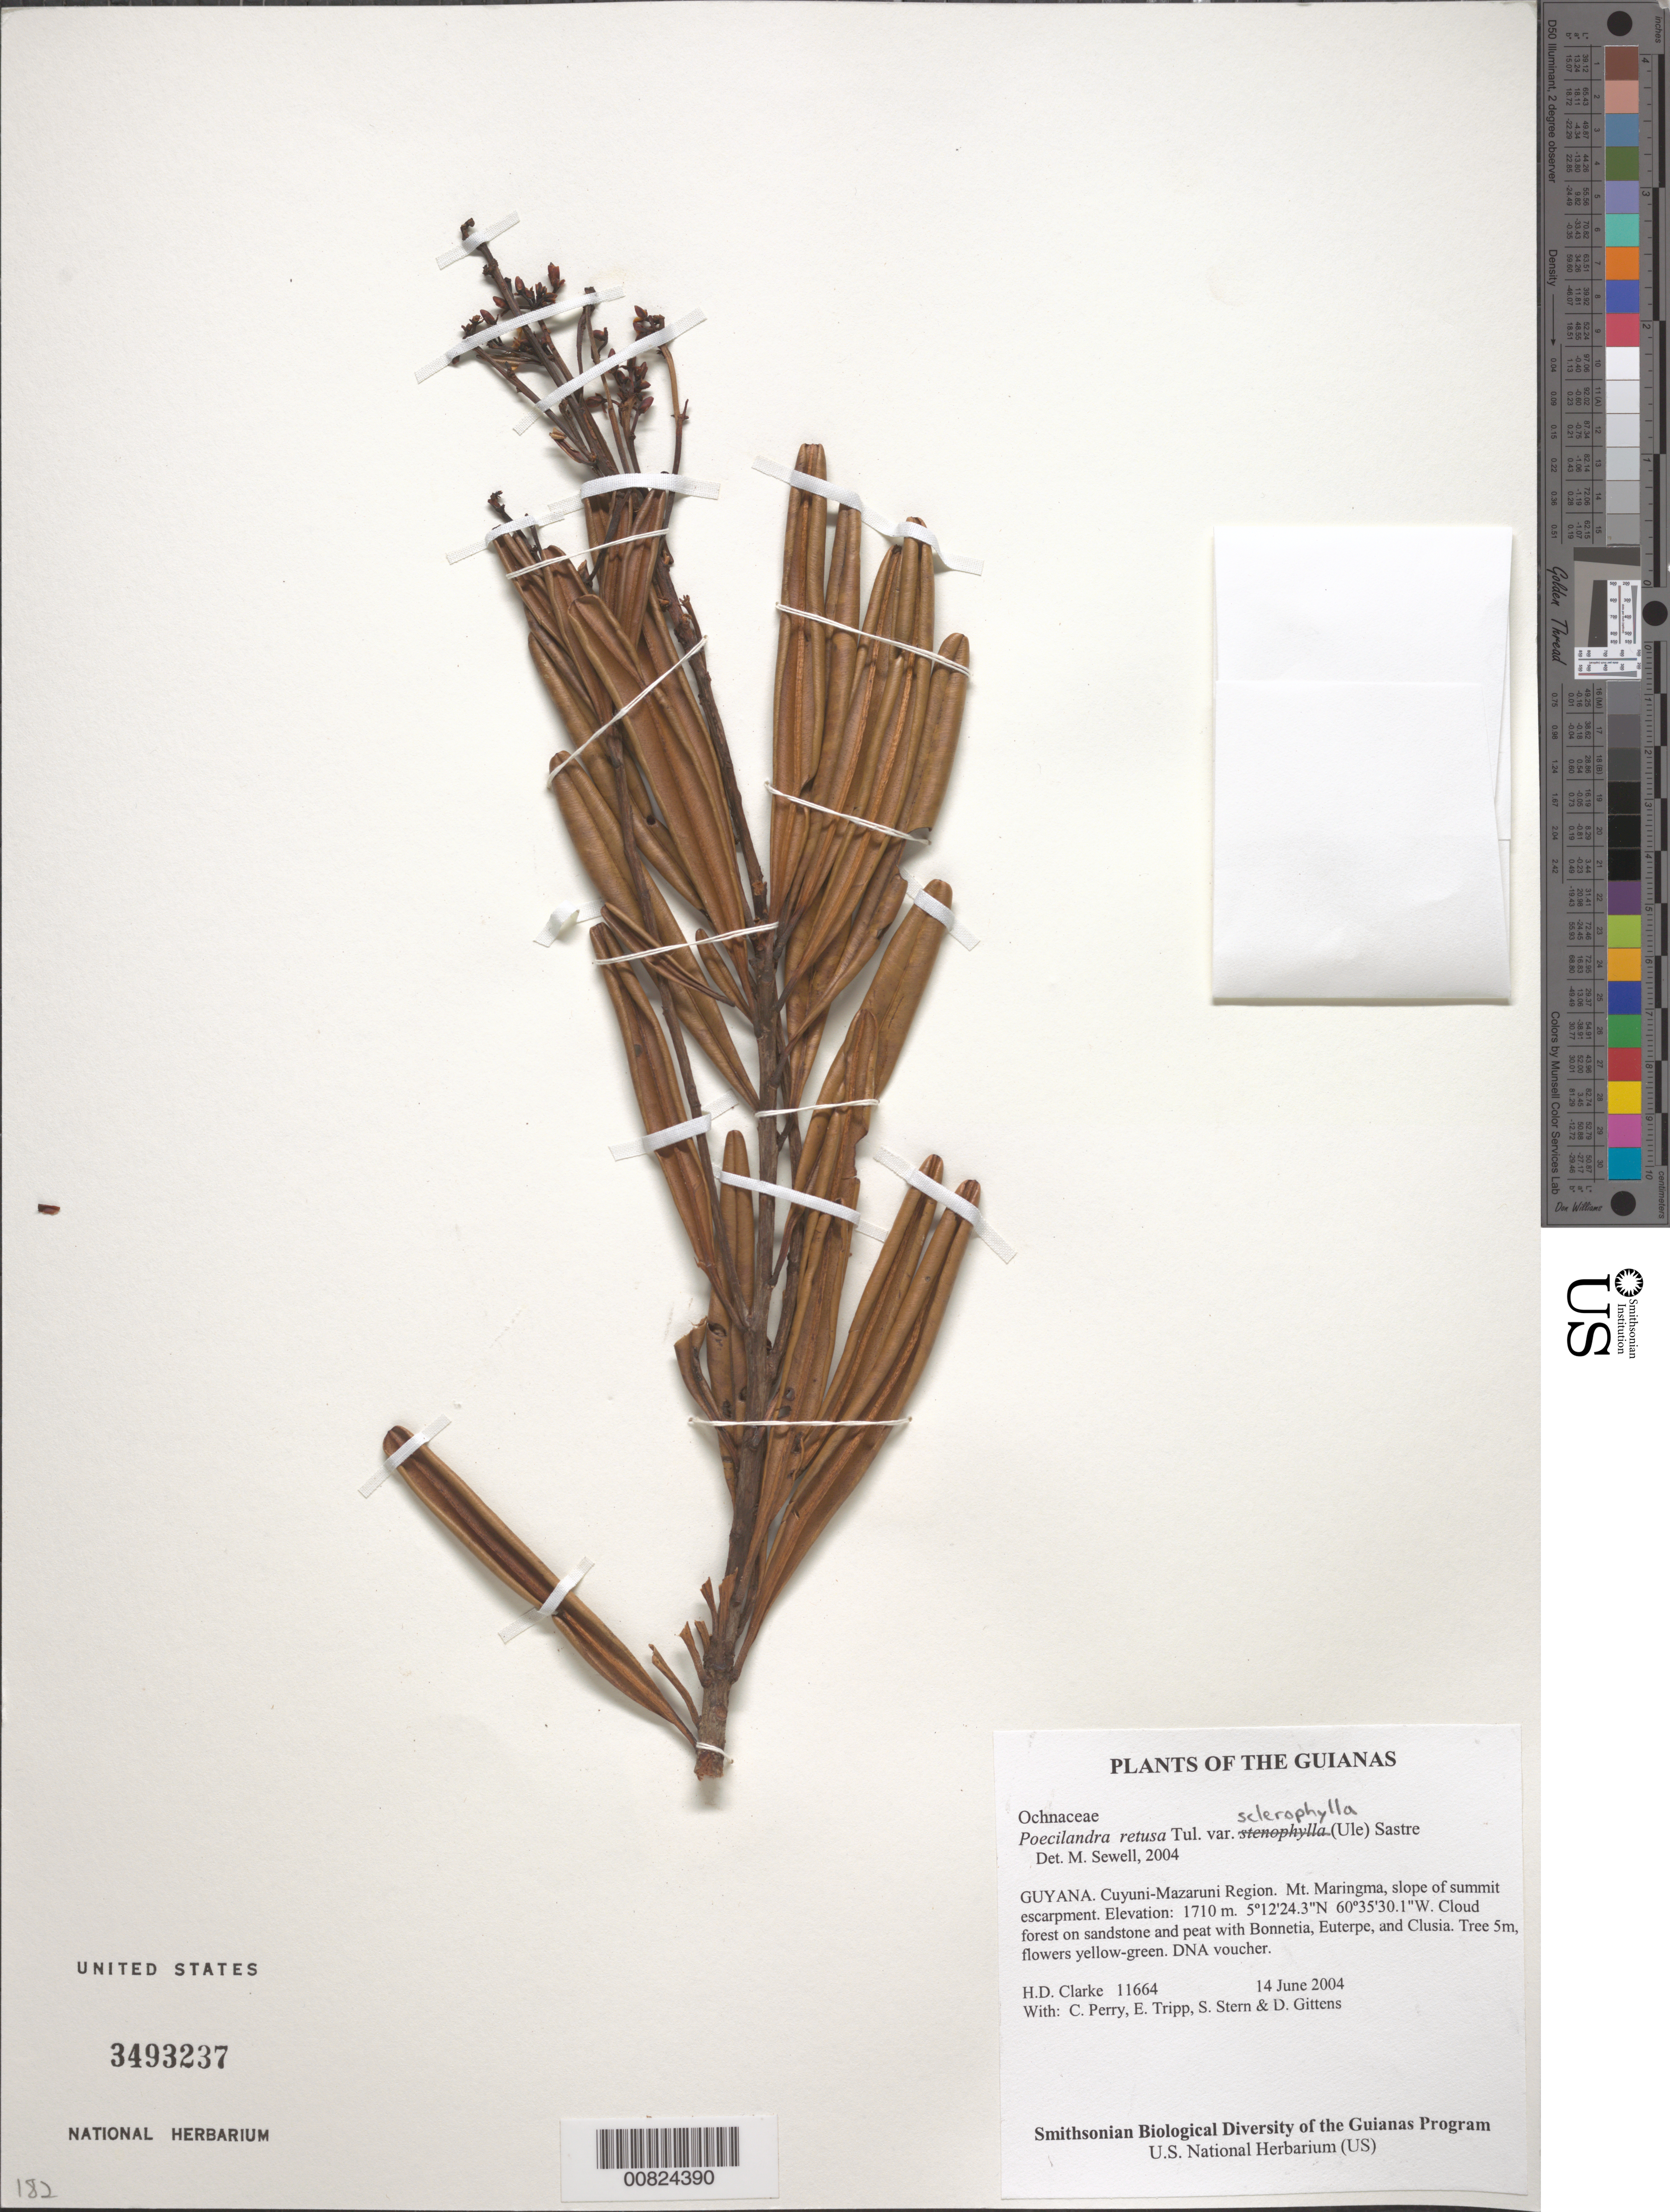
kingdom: Plantae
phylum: Tracheophyta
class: Magnoliopsida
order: Malpighiales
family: Ochnaceae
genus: Poecilandra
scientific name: Poecilandra retusa var. sclerophylla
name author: (Ule) Sastre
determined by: Sewell, M.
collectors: H. D. Clarke, C. Perry, E. Tripp, S. R. Stern & D. Gittens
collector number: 11664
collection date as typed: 14 June 2004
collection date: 2004-06-14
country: Guyana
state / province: Cuyuni-Mazaruni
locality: Mt. Maringma, slope of summit escarpment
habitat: Cloud forest on sandstone and peat with Bonnetia, Euterpe, and Clusia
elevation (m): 1710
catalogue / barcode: US 3493237